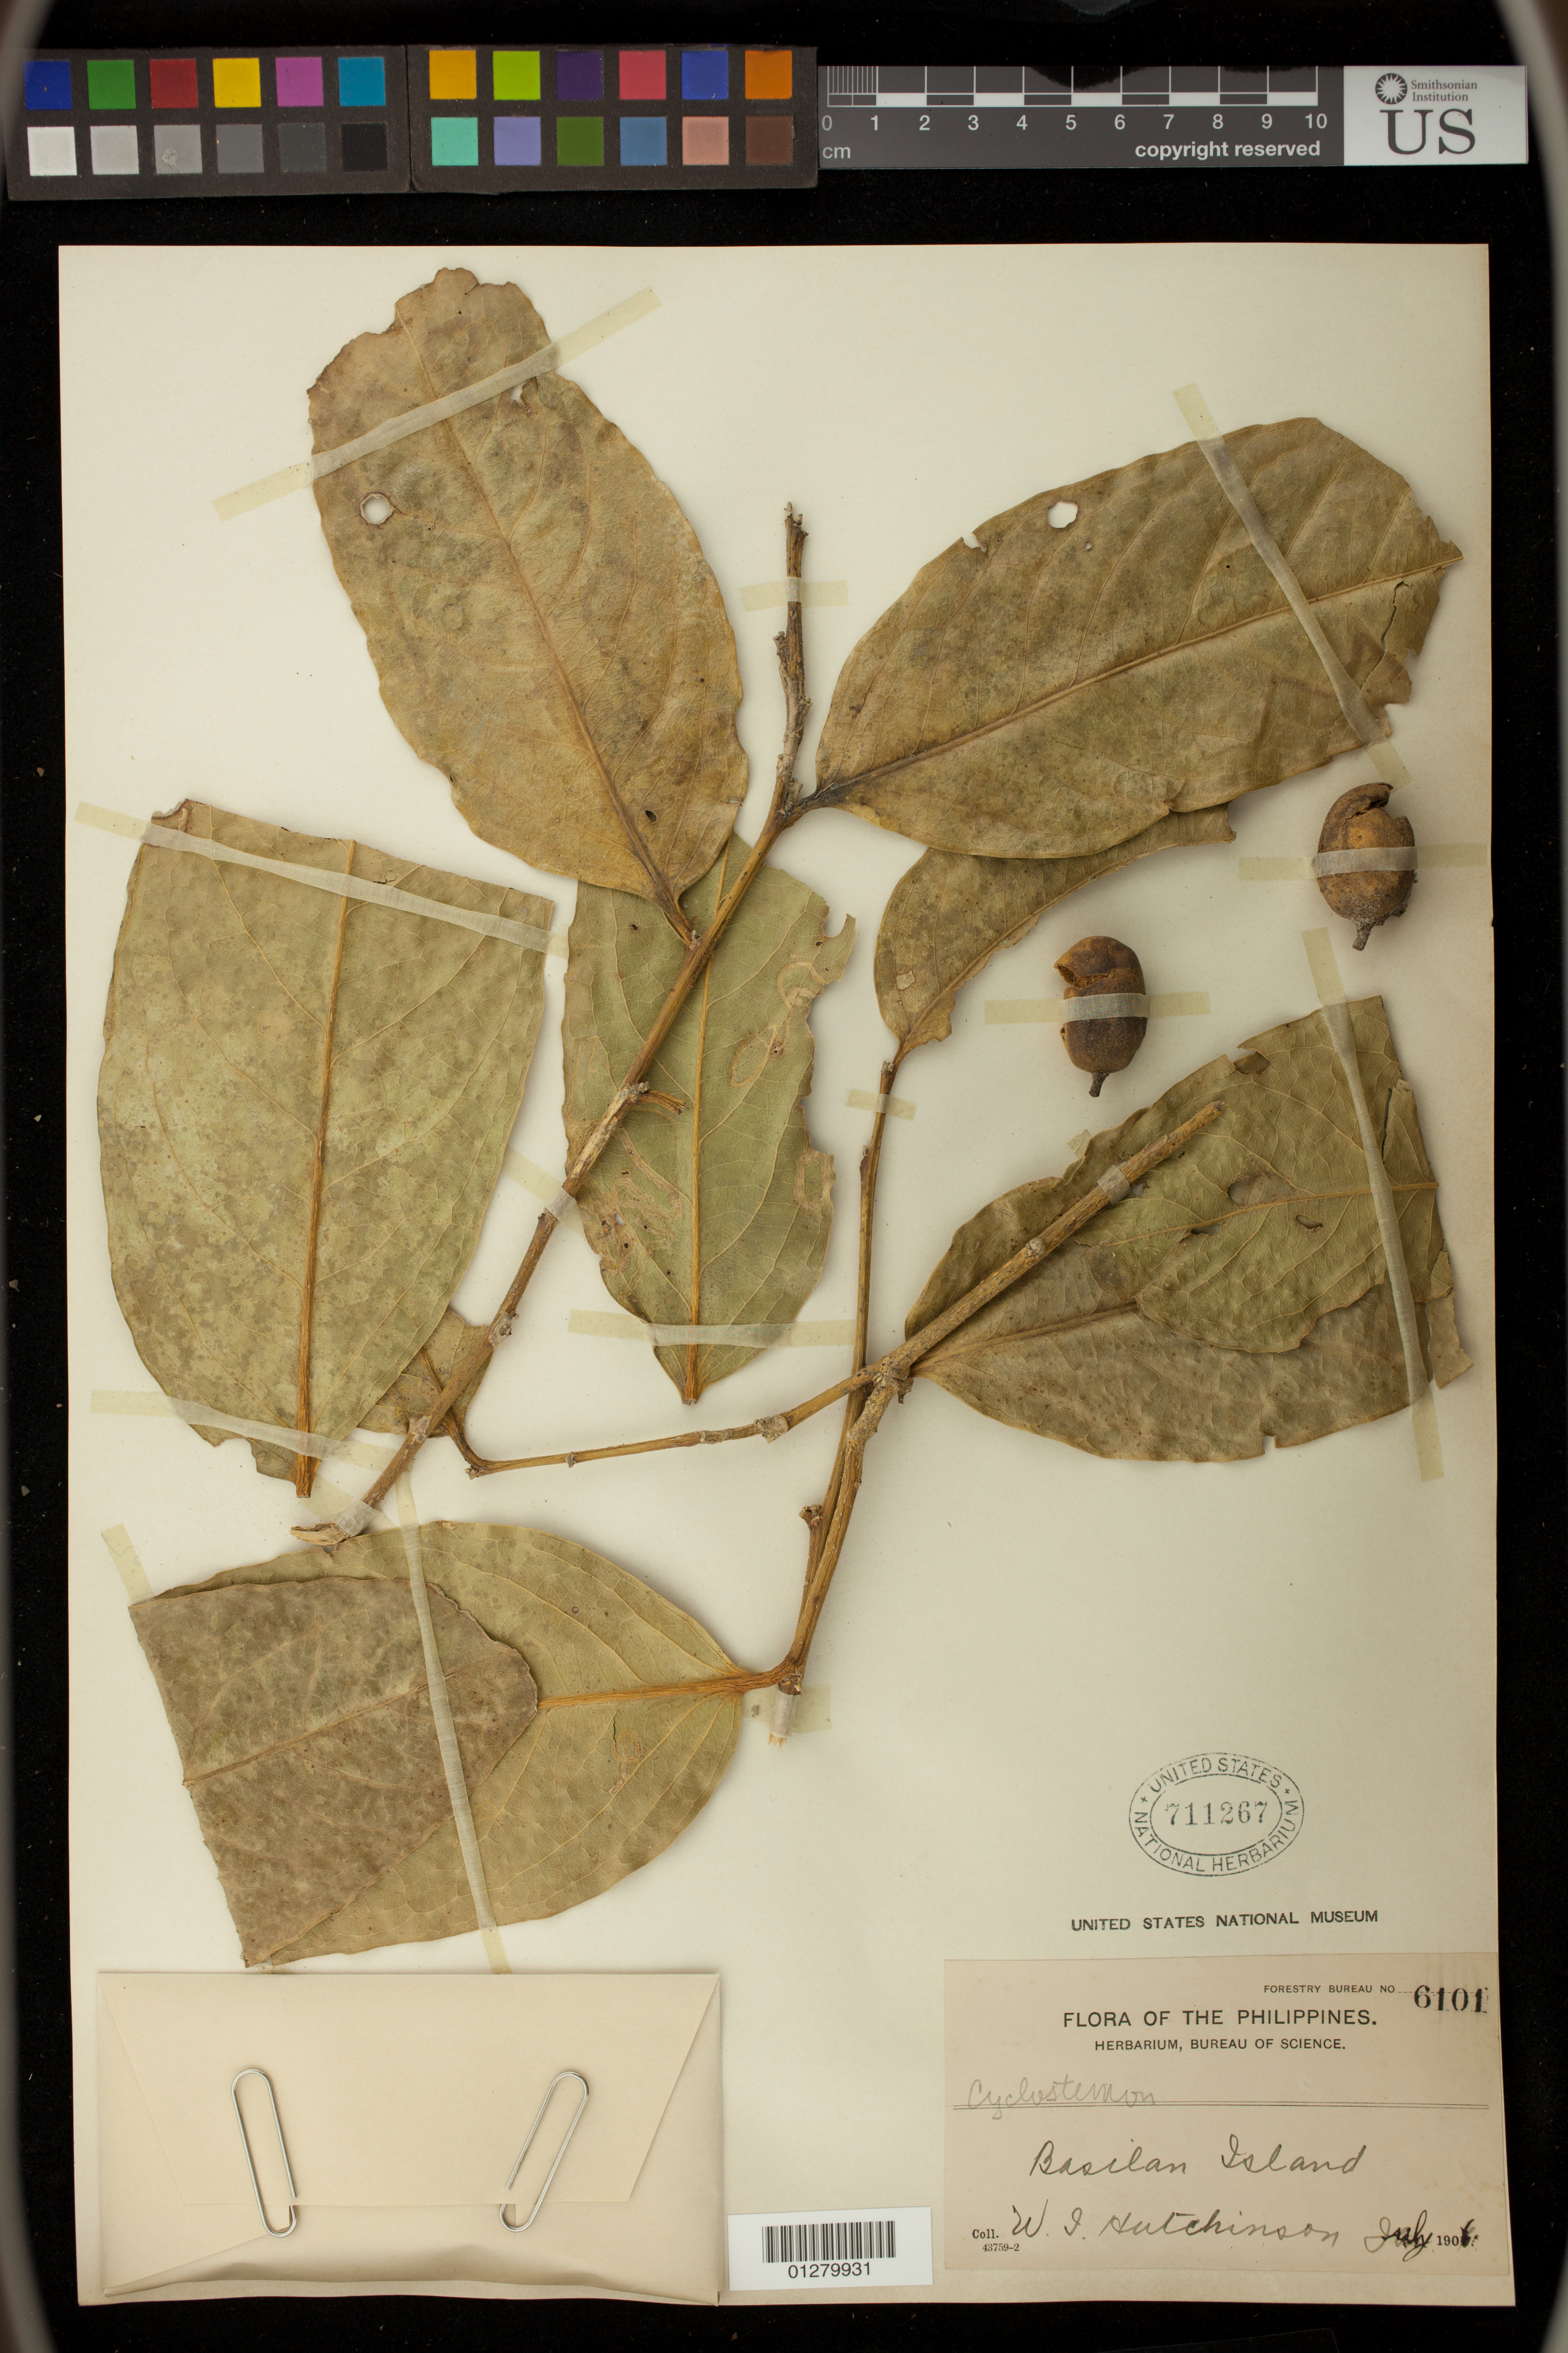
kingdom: Plantae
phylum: Tracheophyta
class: Magnoliopsida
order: Malpighiales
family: Putranjivaceae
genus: Drypetes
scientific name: Drypetes sp.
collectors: W. I. Hutchinson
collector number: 6101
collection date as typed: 190- 07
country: Philippines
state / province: Muslim Mindanao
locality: Basilan Island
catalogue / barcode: US 711267